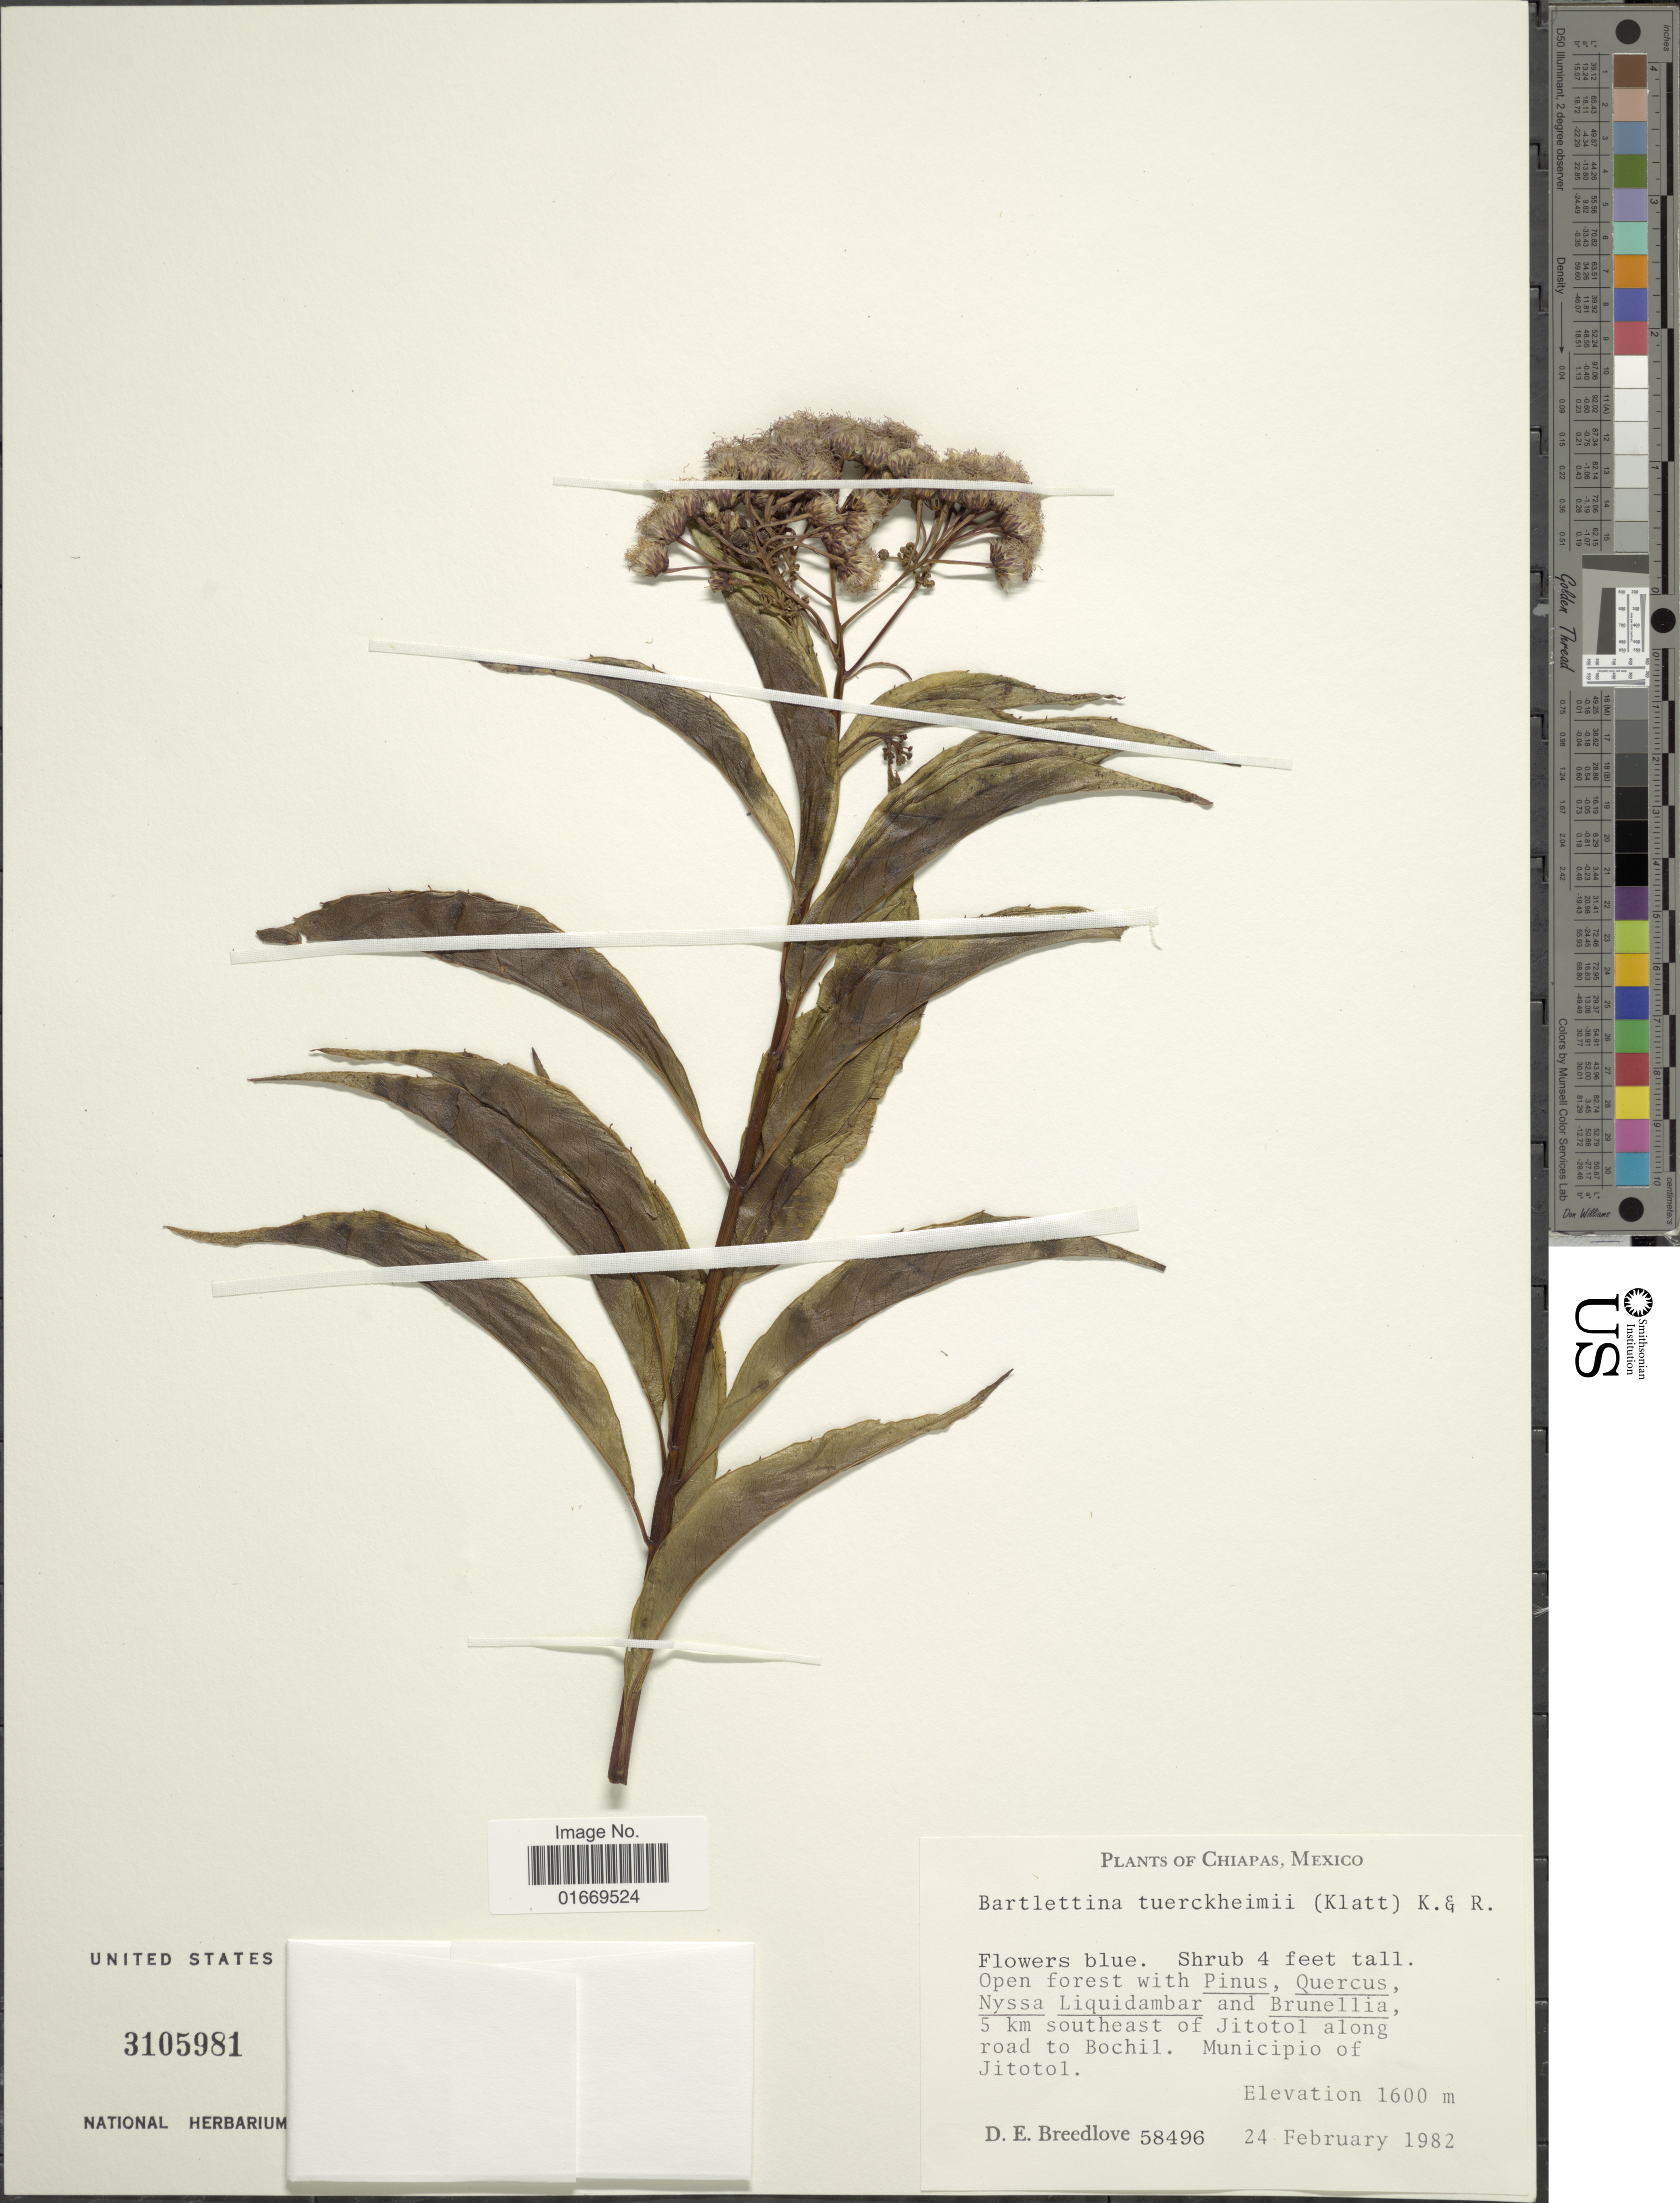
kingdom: Plantae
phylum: Tracheophyta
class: Magnoliopsida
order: Asterales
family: Asteraceae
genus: Bartlettina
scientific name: Bartlettina tuerckheimii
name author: (Klatt) R.M. King & H. Rob.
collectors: D. E. Breedlove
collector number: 58496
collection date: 1982-02-24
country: Mexico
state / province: Chiapas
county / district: Jitotol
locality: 5 km southeast of Jitotol along road to Bochil.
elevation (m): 1600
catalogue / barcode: US 3105981